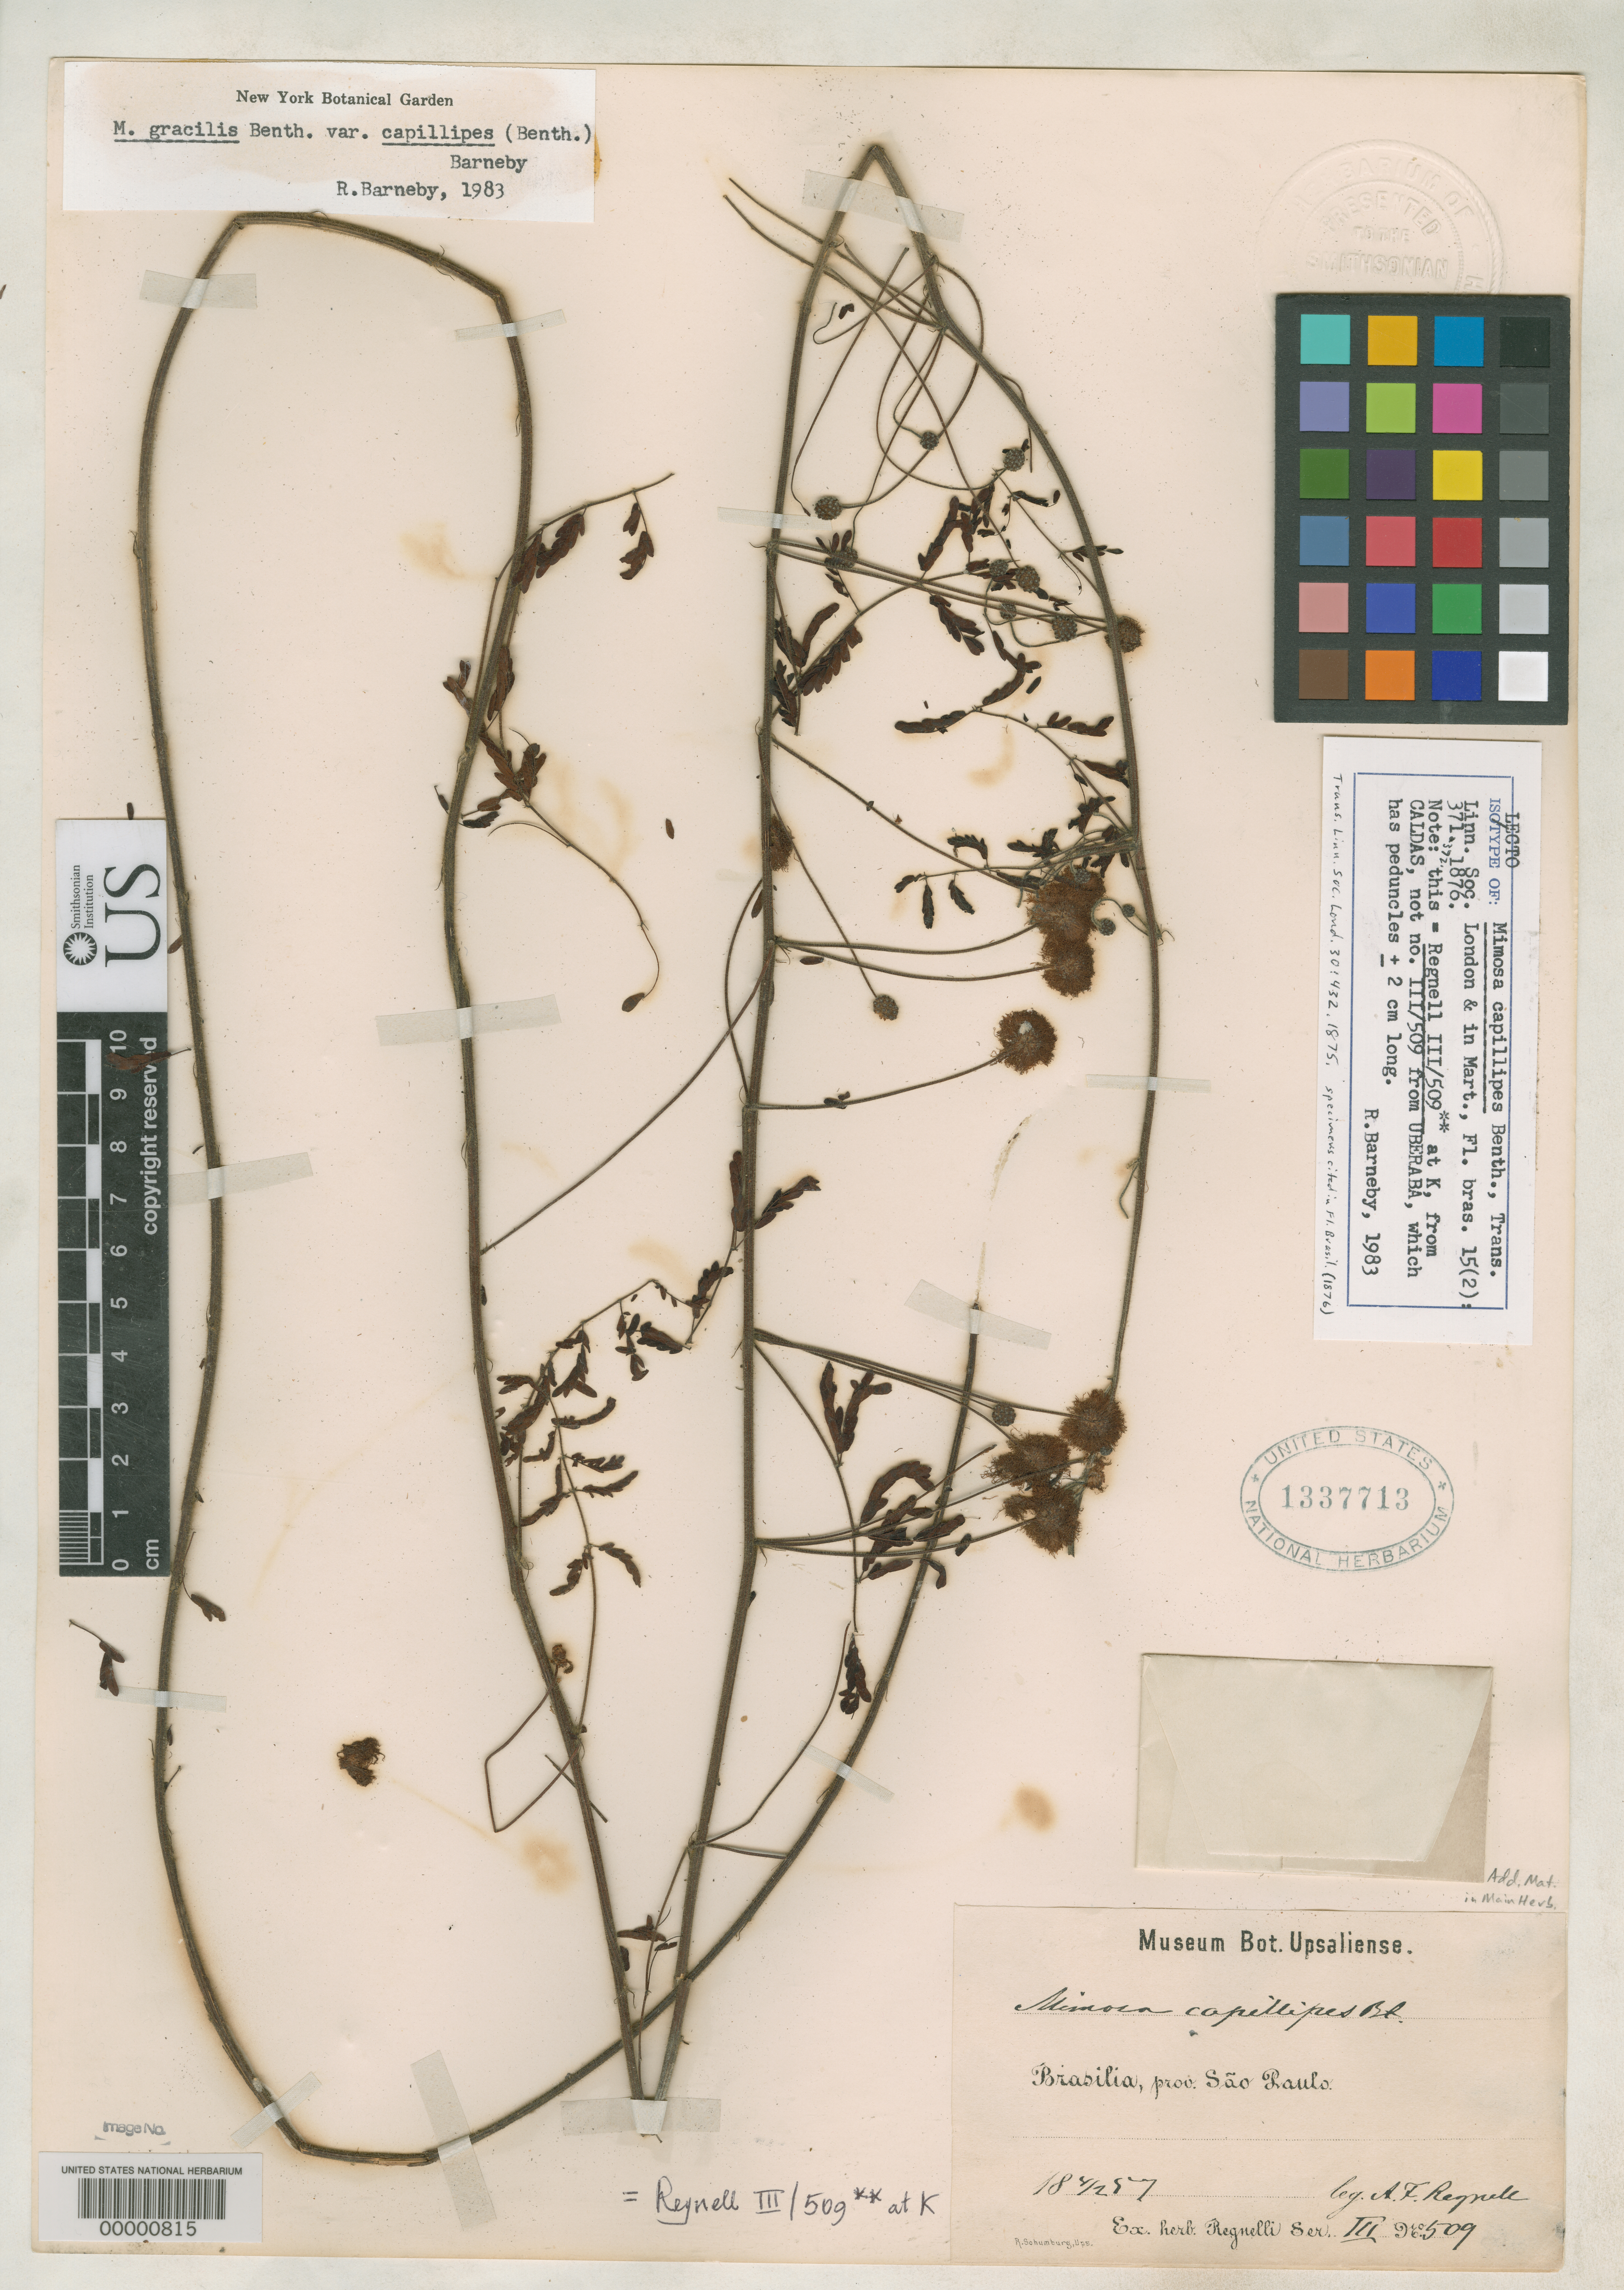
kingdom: Plantae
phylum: Tracheophyta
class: Magnoliopsida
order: Fabales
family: Fabaceae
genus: Mimosa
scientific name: Mimosa capillipes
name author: Benth.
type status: Isolectotype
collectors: A. F. Regnell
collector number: III 509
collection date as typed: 04 Feb 1857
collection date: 1857-02-04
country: Brazil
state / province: São Paulo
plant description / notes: See also Fl. Brasil 15(2):371. 1876.; Specimen ex John Donnell Smith herbarium.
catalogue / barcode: US 1337713